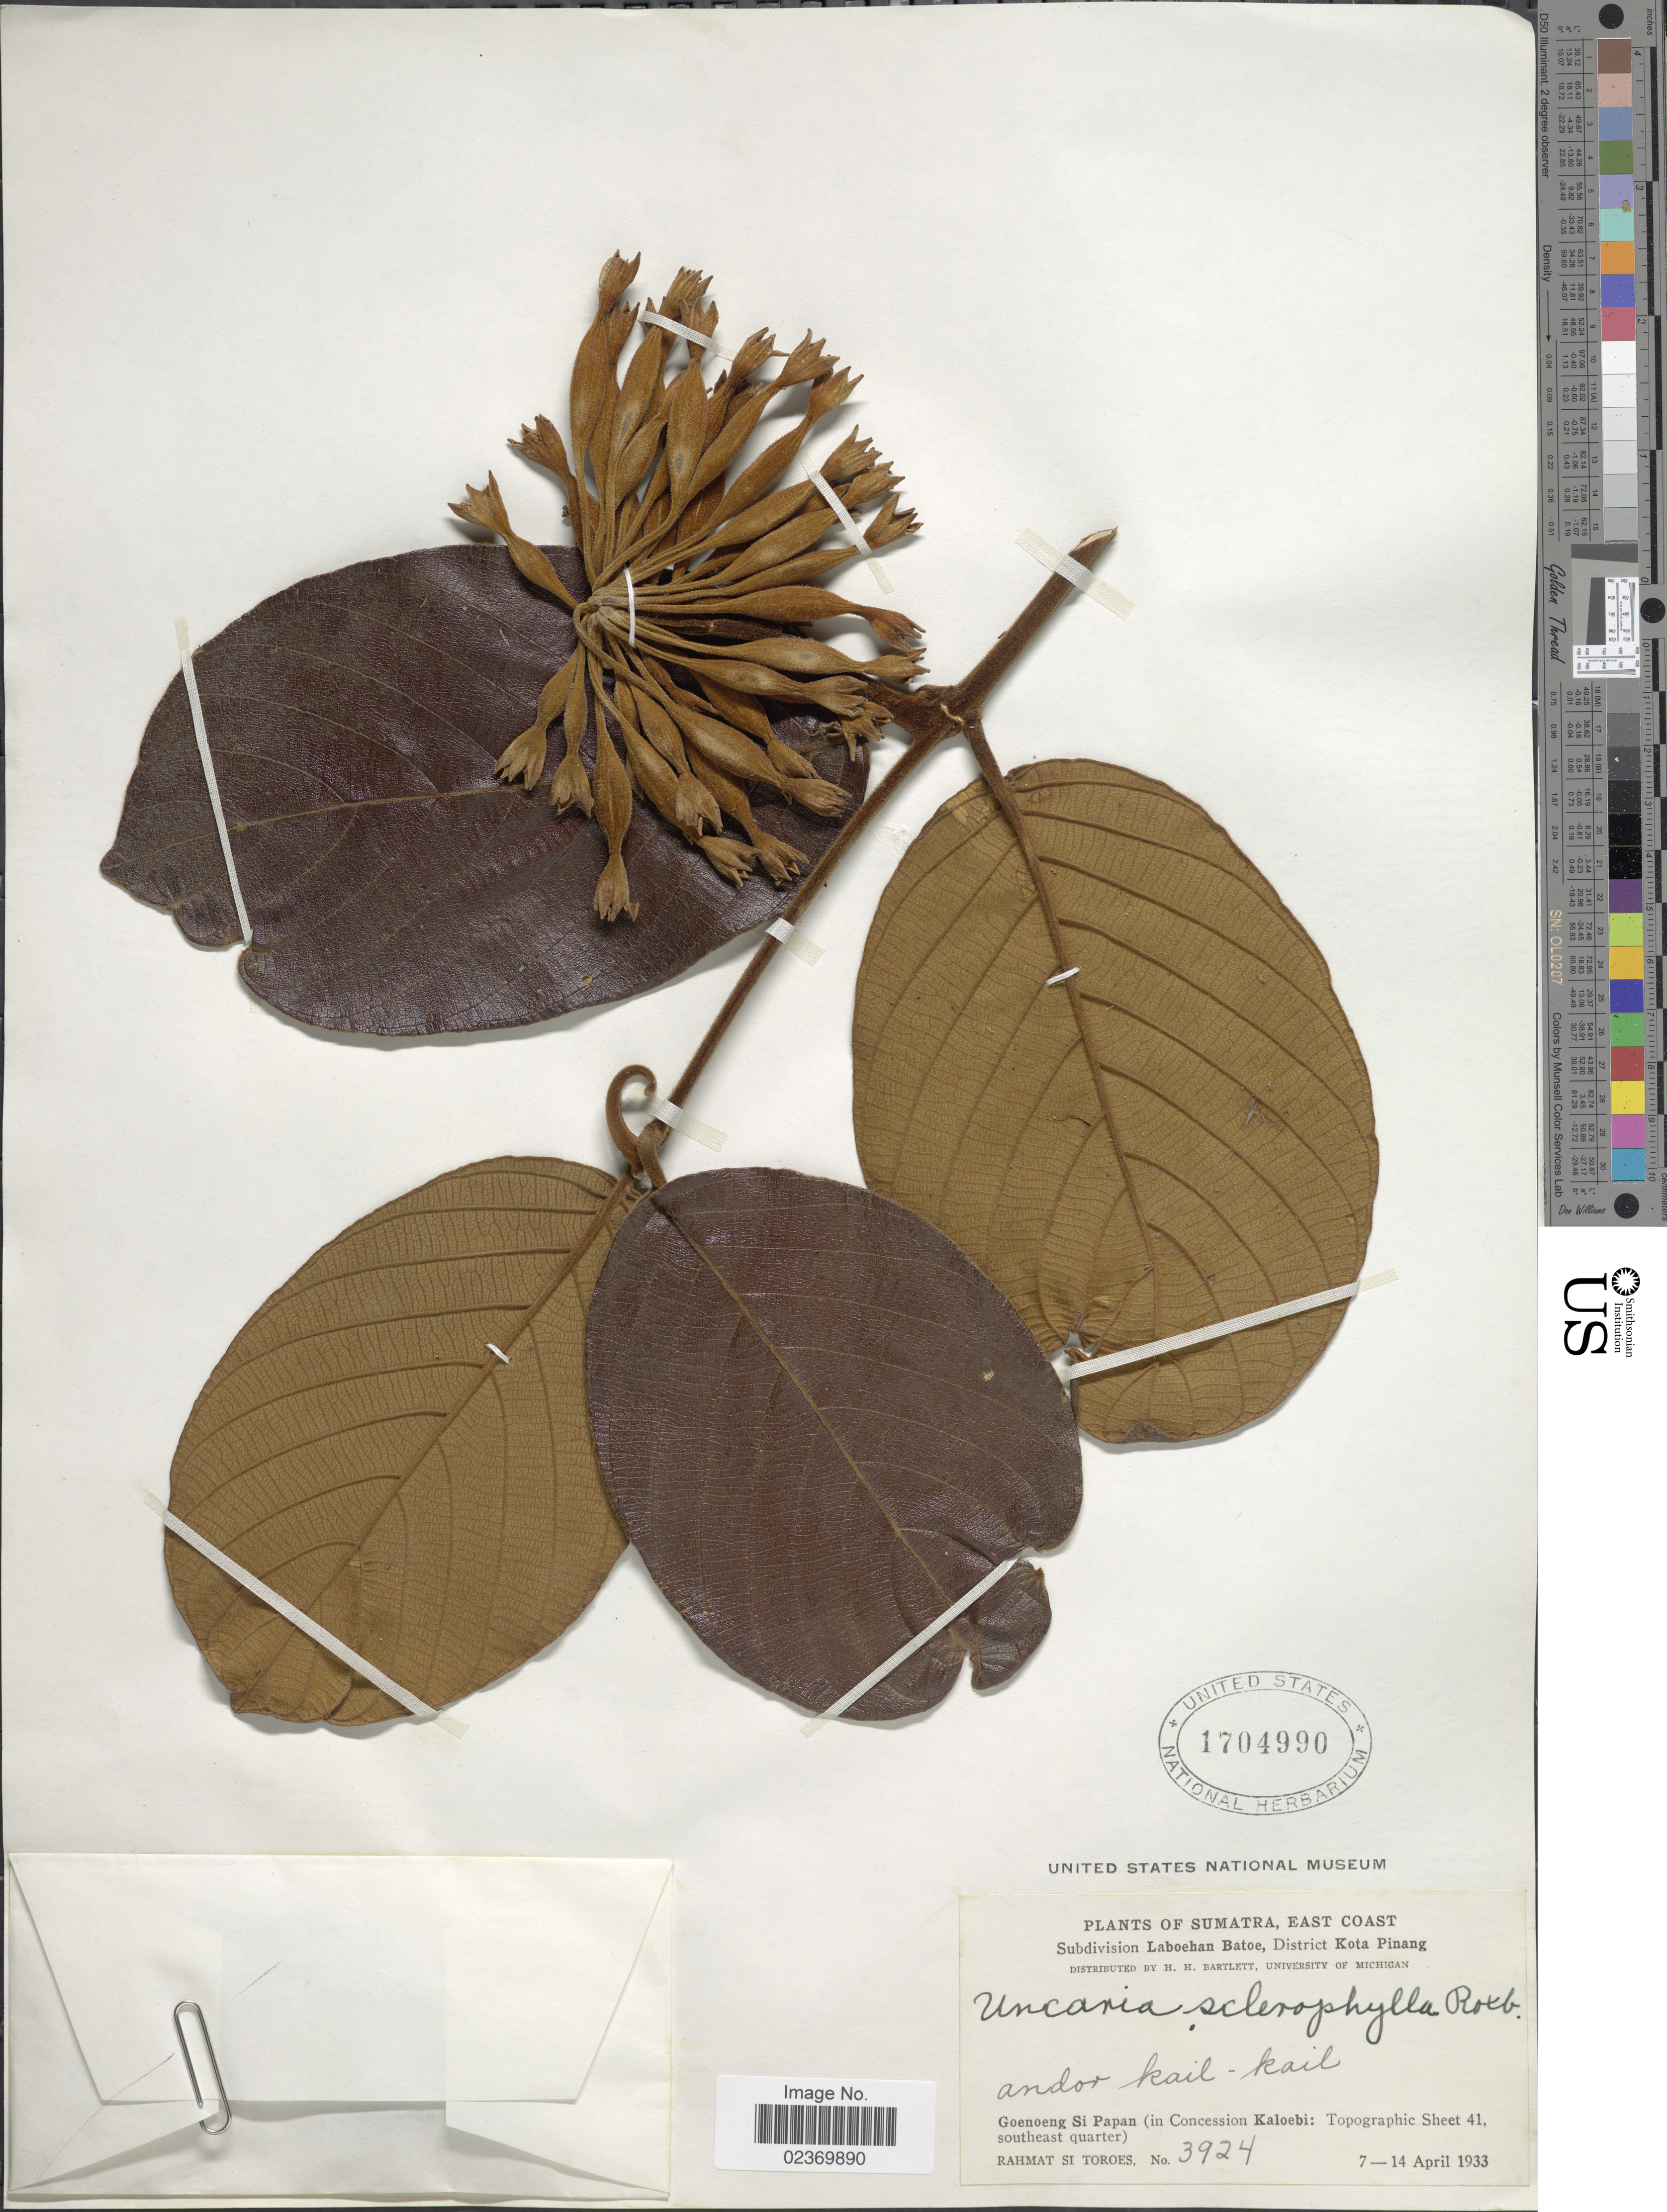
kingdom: Plantae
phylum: Tracheophyta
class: Magnoliopsida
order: Gentianales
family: Rubiaceae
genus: Uncaria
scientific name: Uncaria sclerophylla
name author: Roxb.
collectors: Rahmat Si Boeea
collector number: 3924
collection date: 1933-04-07/1933-04-14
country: Indonesia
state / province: Sumatra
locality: East Coast, Subdivision Laboehan Batoe, District Kota Pinang. Goenoeng Si Papan ( in Concession Kaloebi: Topographic Sheet 41, southeast quarter)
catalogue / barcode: US 1704990